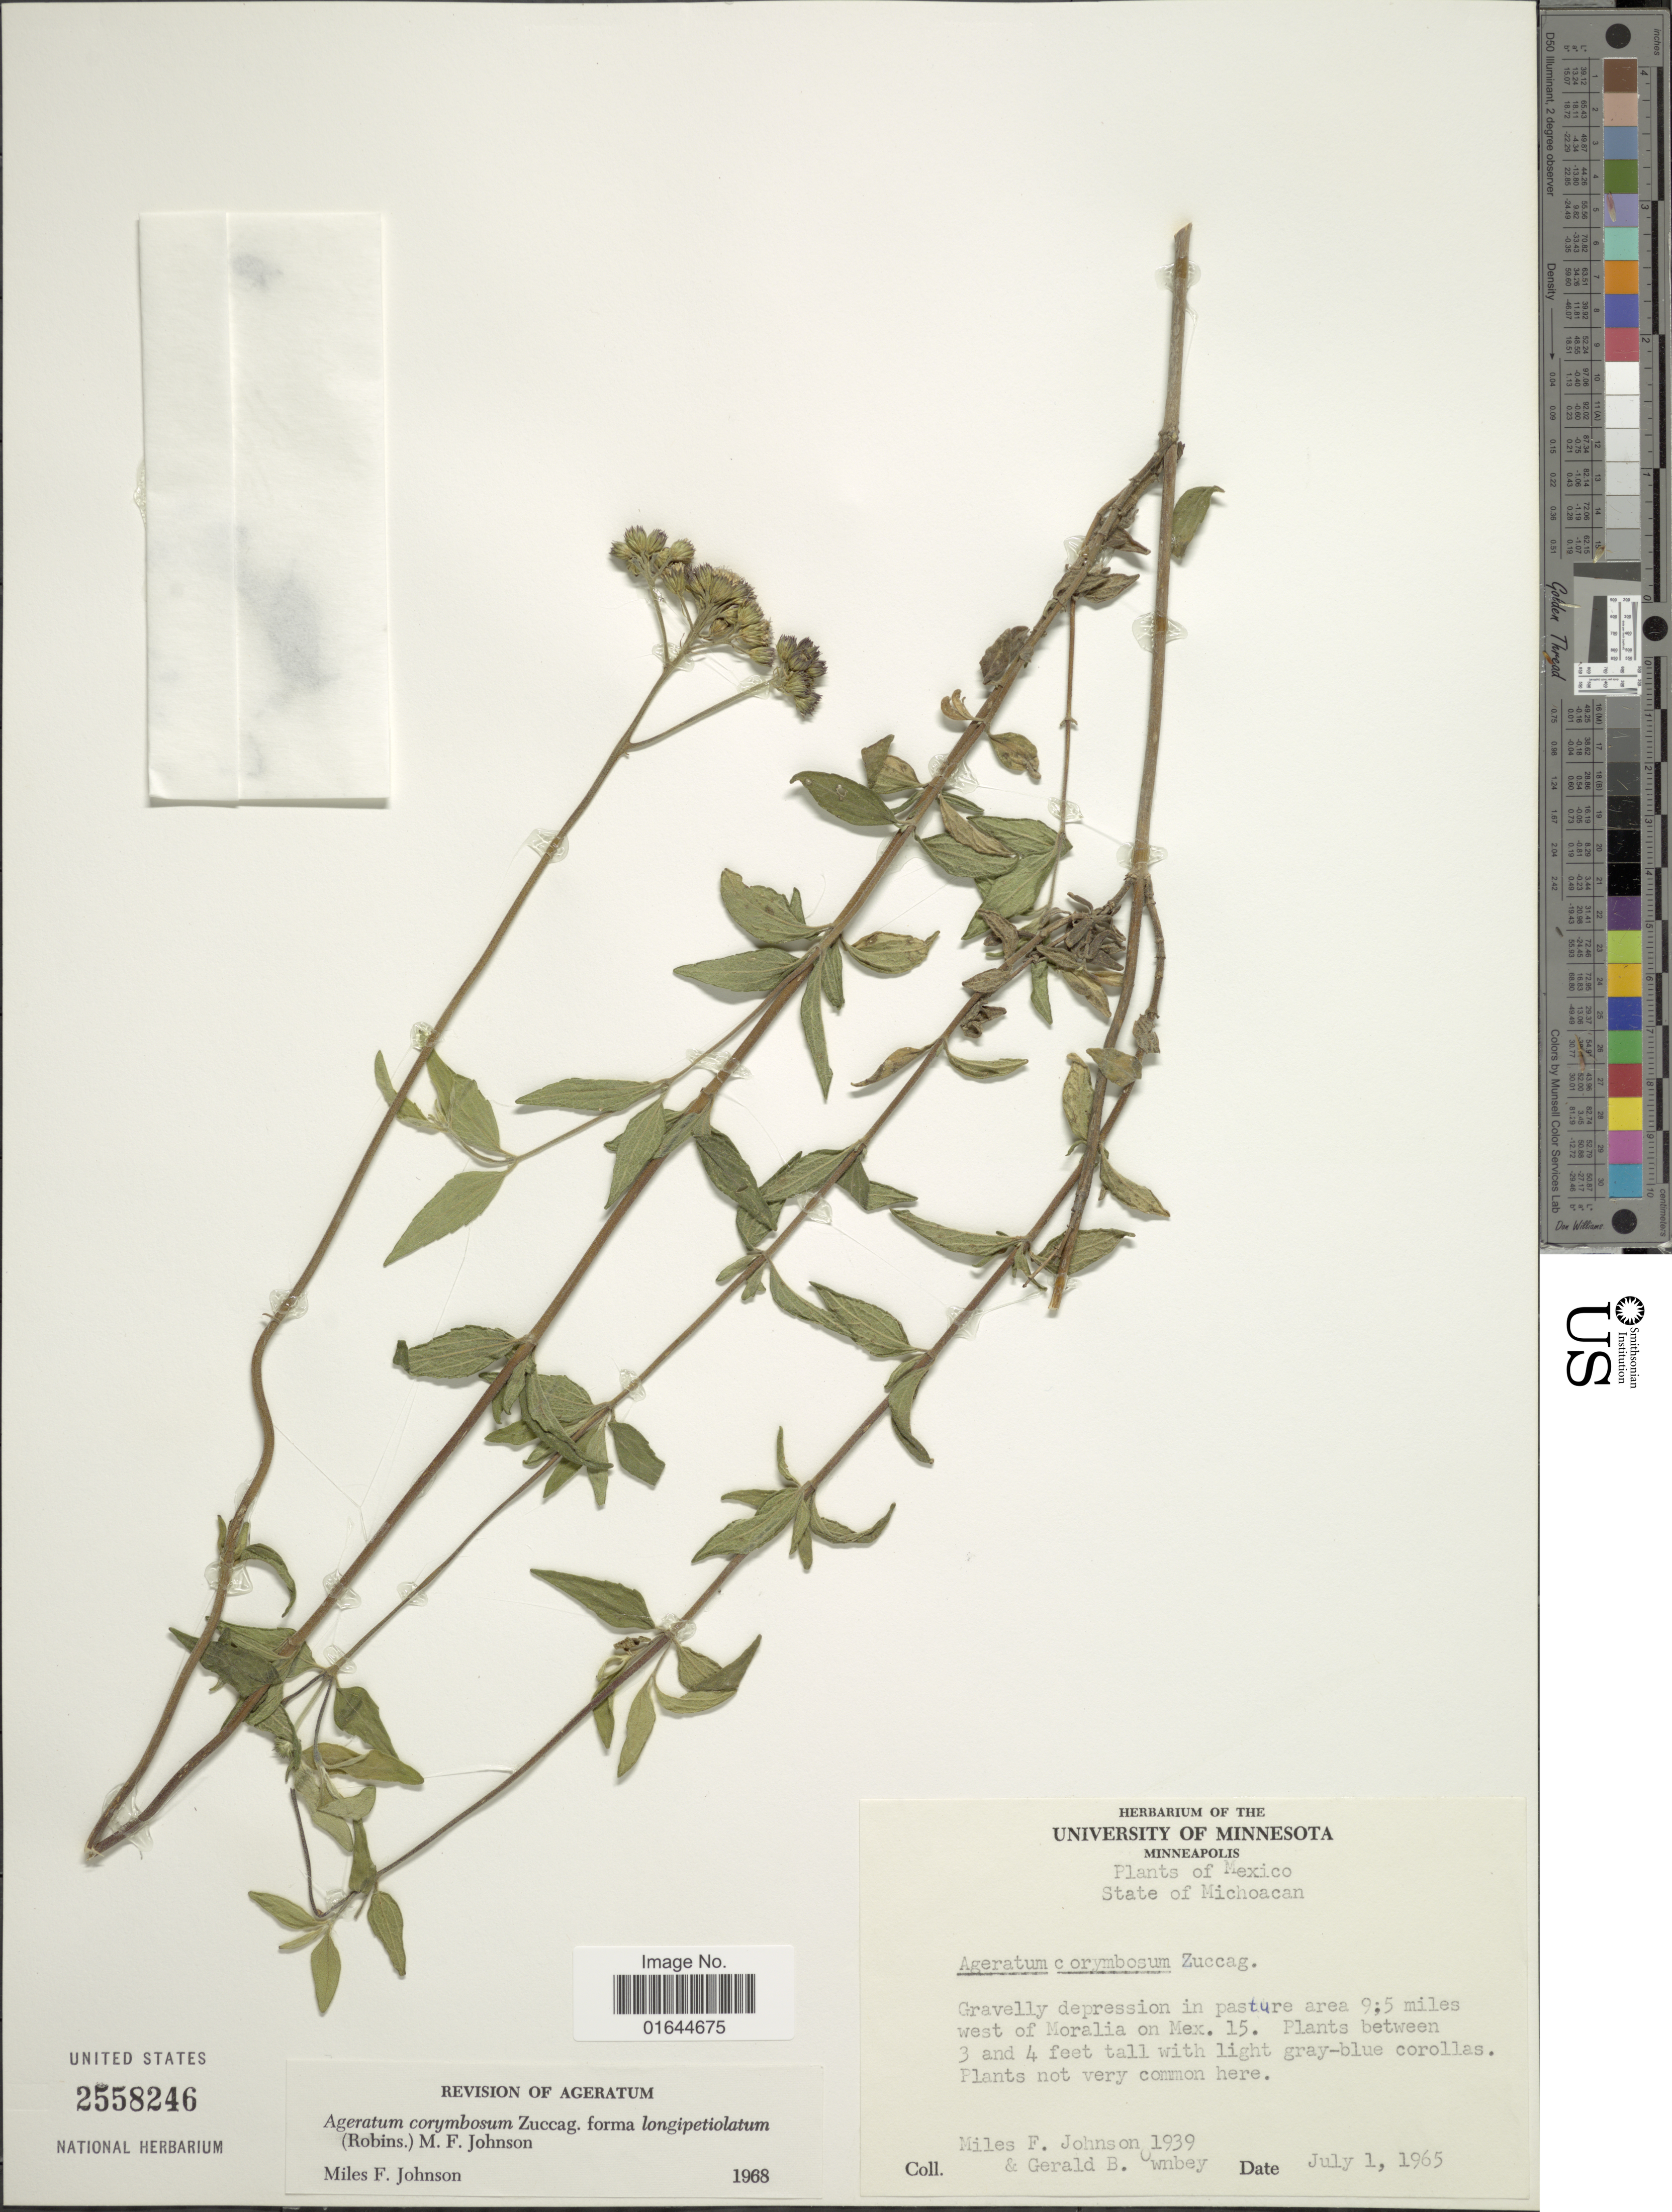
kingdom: Plantae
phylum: Tracheophyta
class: Magnoliopsida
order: Asterales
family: Asteraceae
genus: Ageratum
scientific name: Ageratum corymbosum f. longipetiolatum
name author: (B.L. Rob.) M.F. Johnson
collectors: M. F. Johnson & G. B. Ownbey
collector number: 1939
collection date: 1965-07-01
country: Mexico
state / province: Michoacán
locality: Mexico, State of Michoacan, 9.5 miles west of Moralia on Mex. 15.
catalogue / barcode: US 2558246